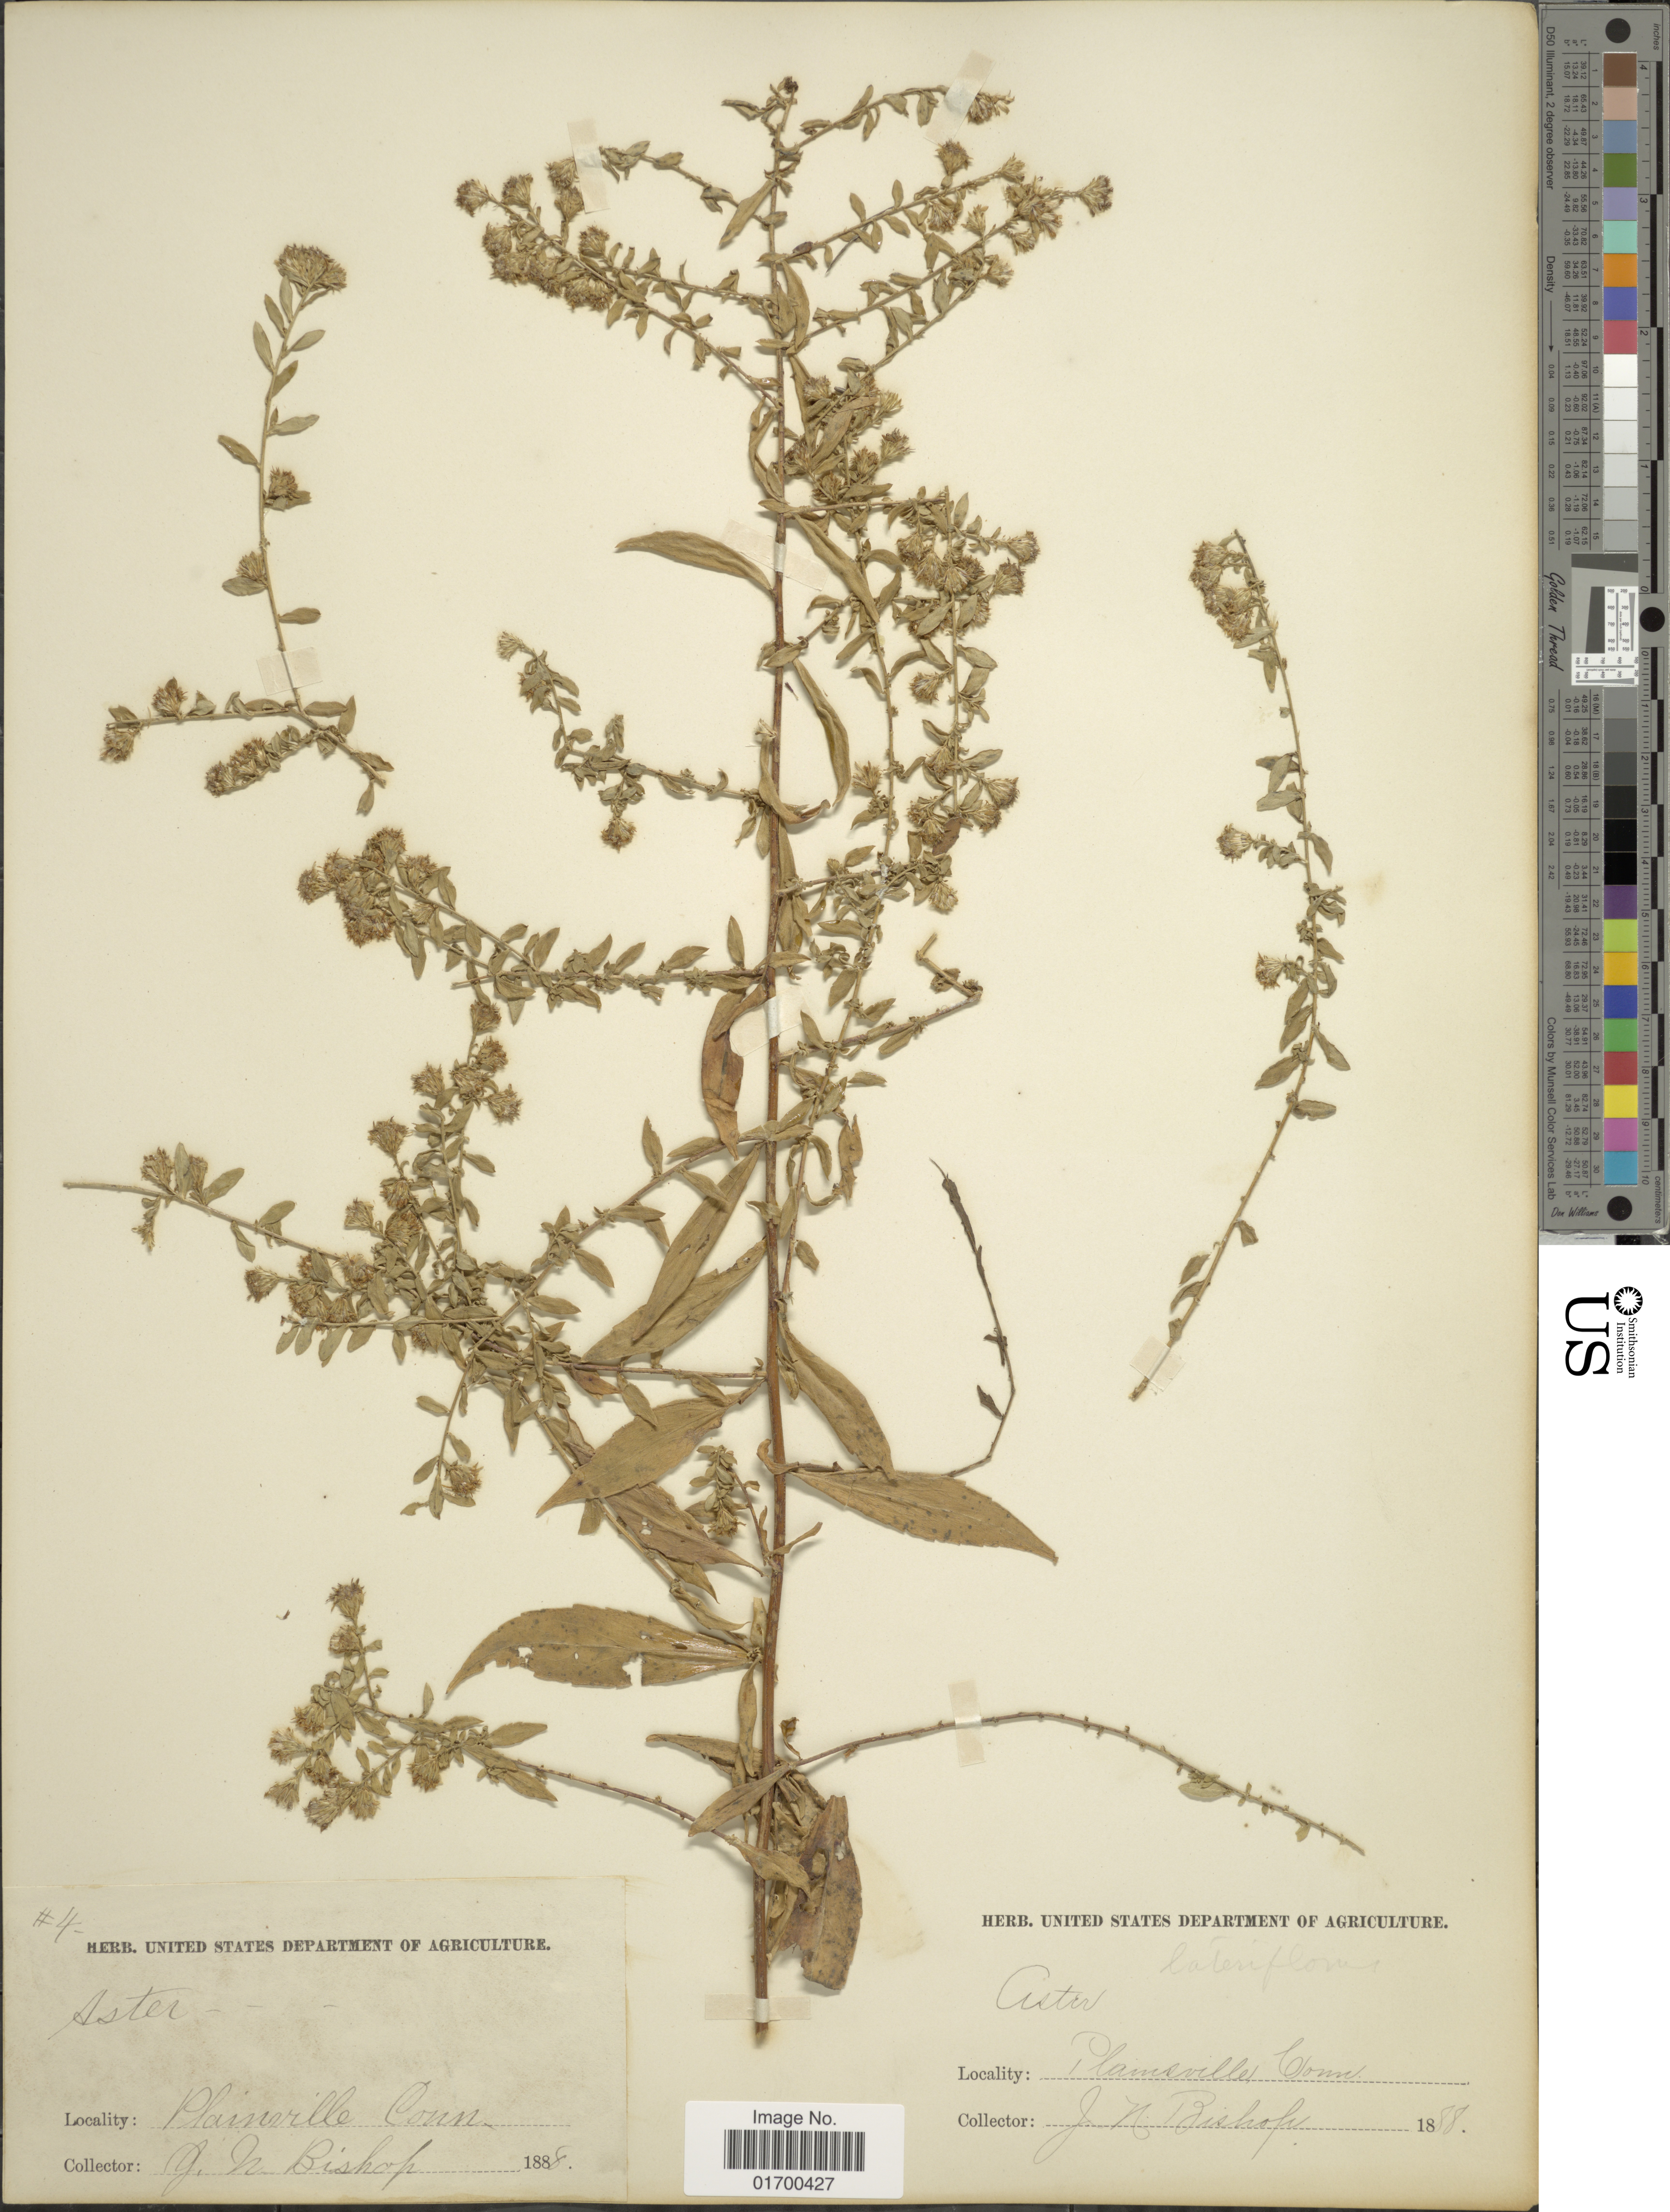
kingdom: Plantae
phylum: Tracheophyta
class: Magnoliopsida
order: Asterales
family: Asteraceae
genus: Symphyotrichum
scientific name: Symphyotrichum lateriflorum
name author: (L.) Á. Löve & D. Löve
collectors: J. Bishop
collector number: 4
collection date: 1888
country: United States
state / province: Connecticut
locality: Plainsville